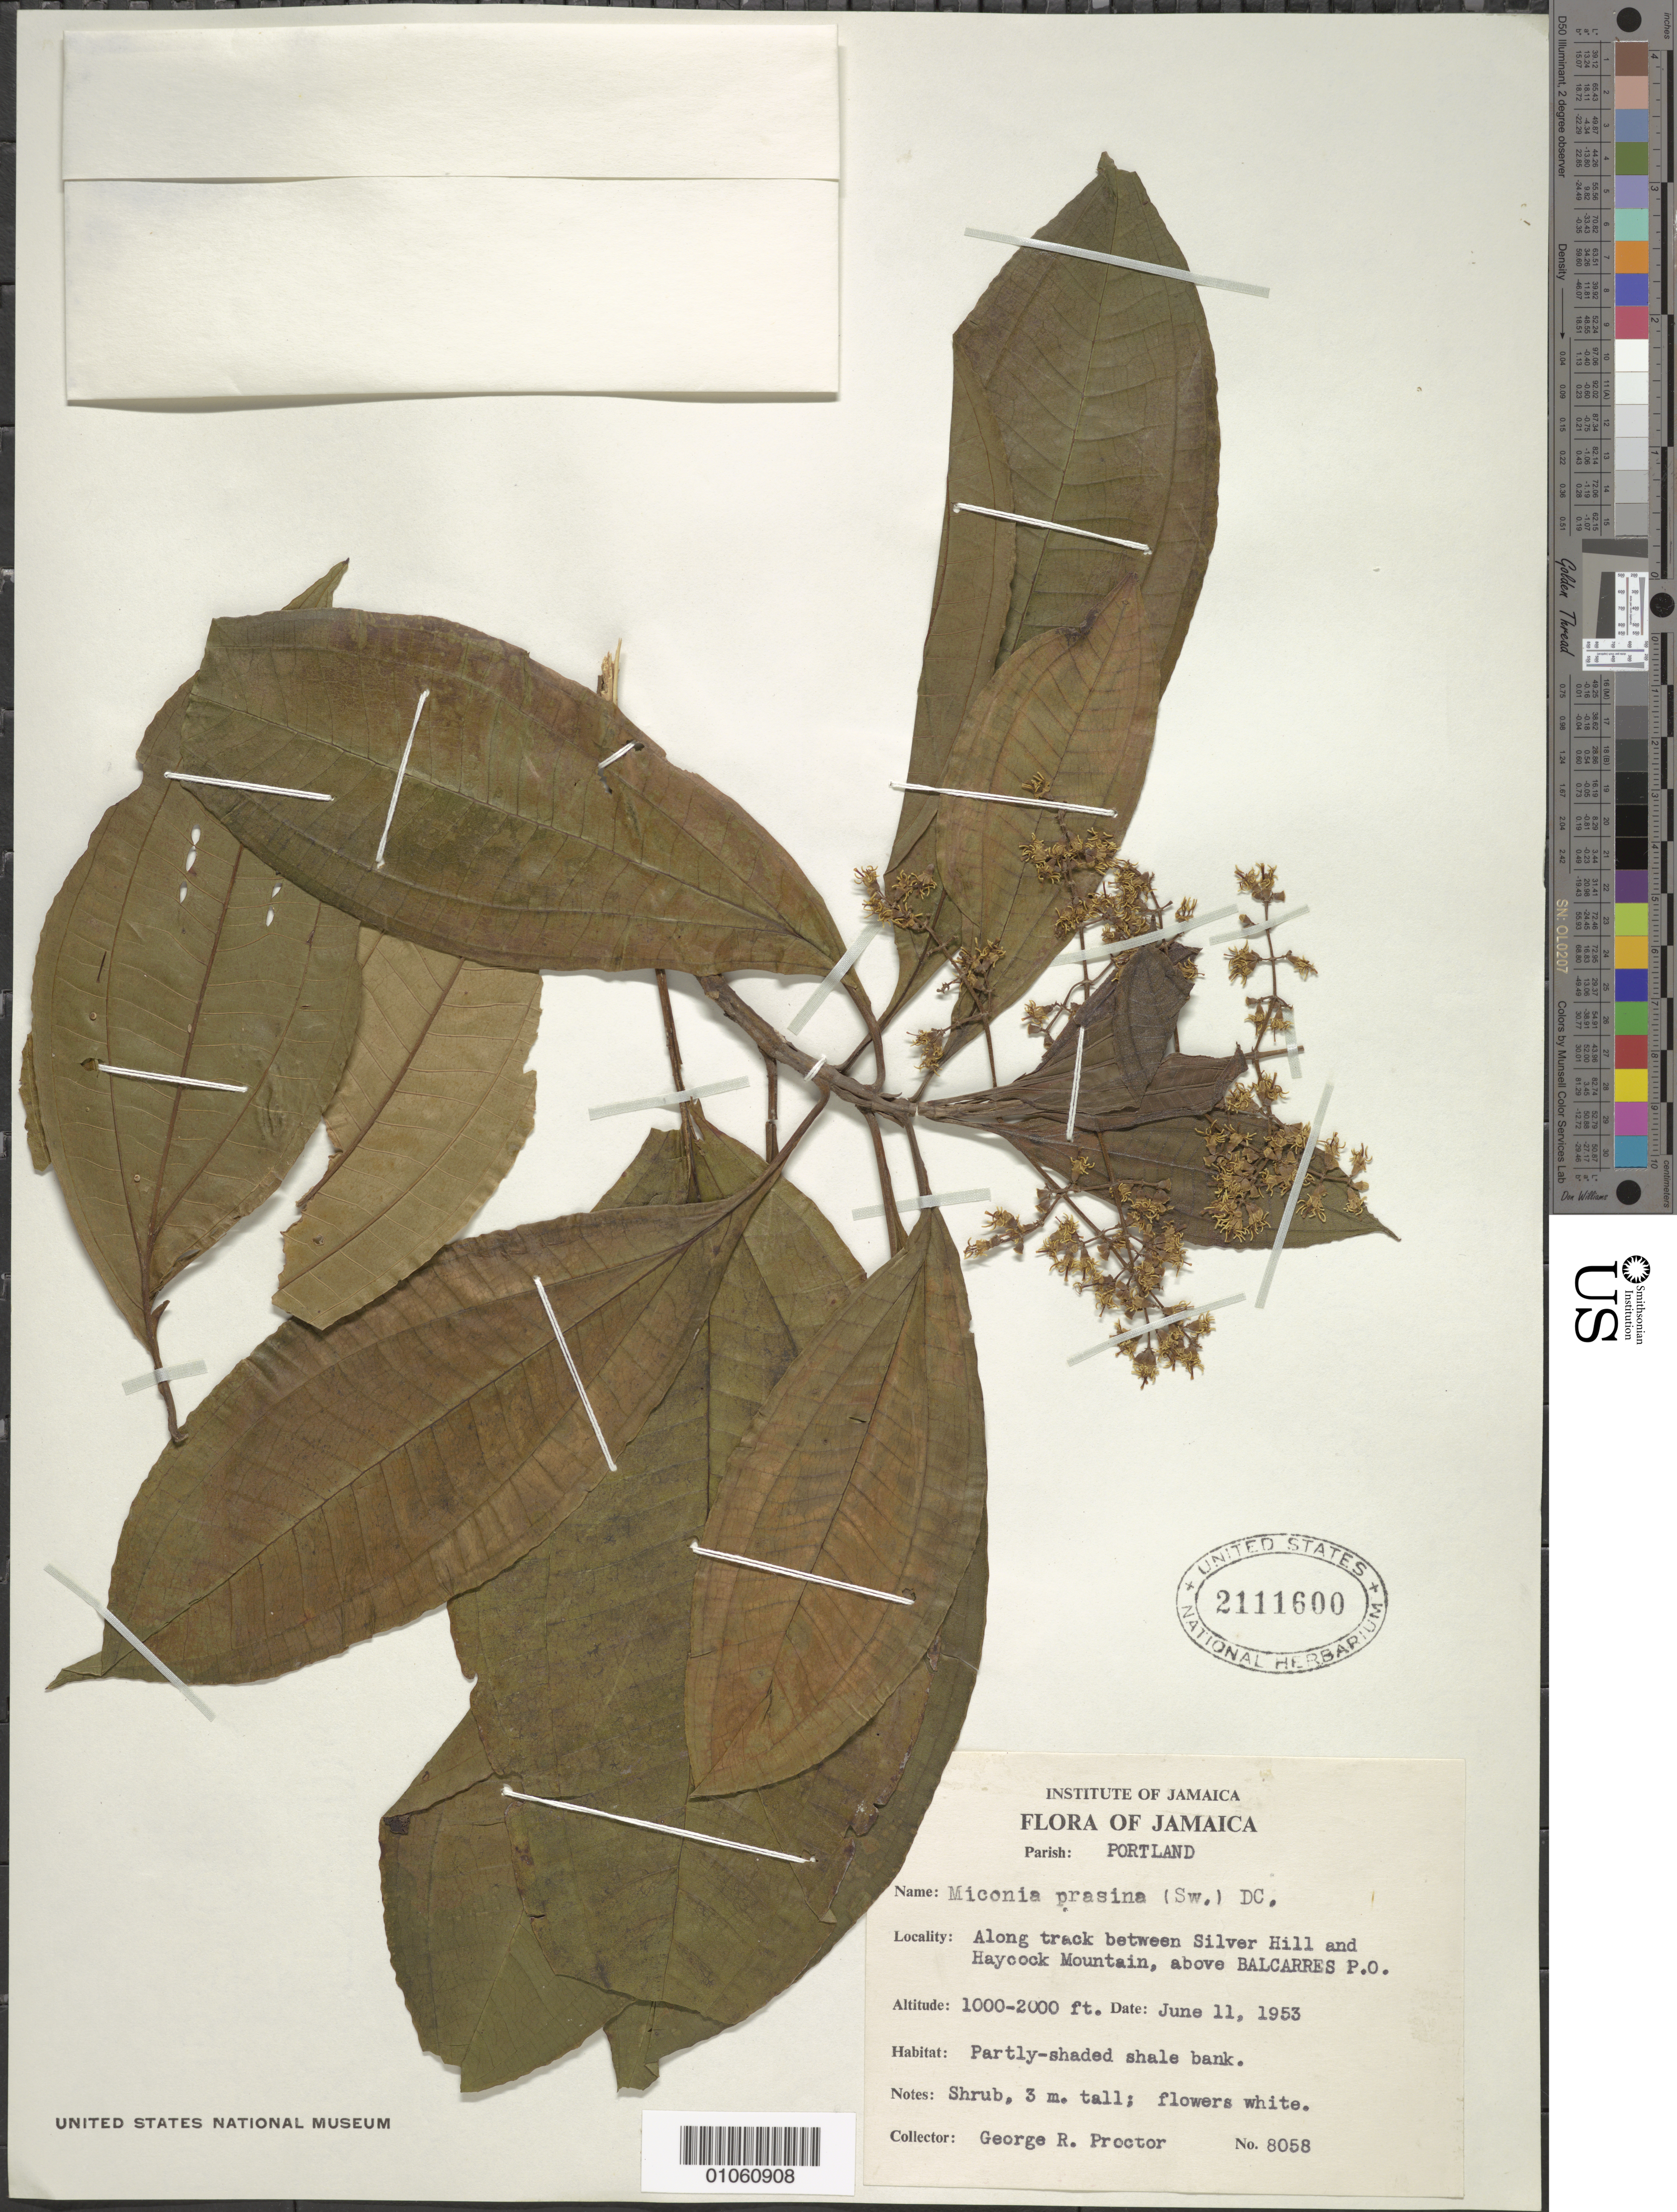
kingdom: Plantae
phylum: Tracheophyta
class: Magnoliopsida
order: Myrtales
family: Melastomataceae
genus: Miconia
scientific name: Miconia prasina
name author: (Sw.) DC.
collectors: G. R. Proctor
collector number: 8058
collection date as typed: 11 Jun 1953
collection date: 1953-06-11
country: Jamaica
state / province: Portland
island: Jamaica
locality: Silver hill to Haycock Mountain, along trail; above Balcarres P.O.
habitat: Partly-shaded shale bank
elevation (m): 305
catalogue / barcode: US 2111600